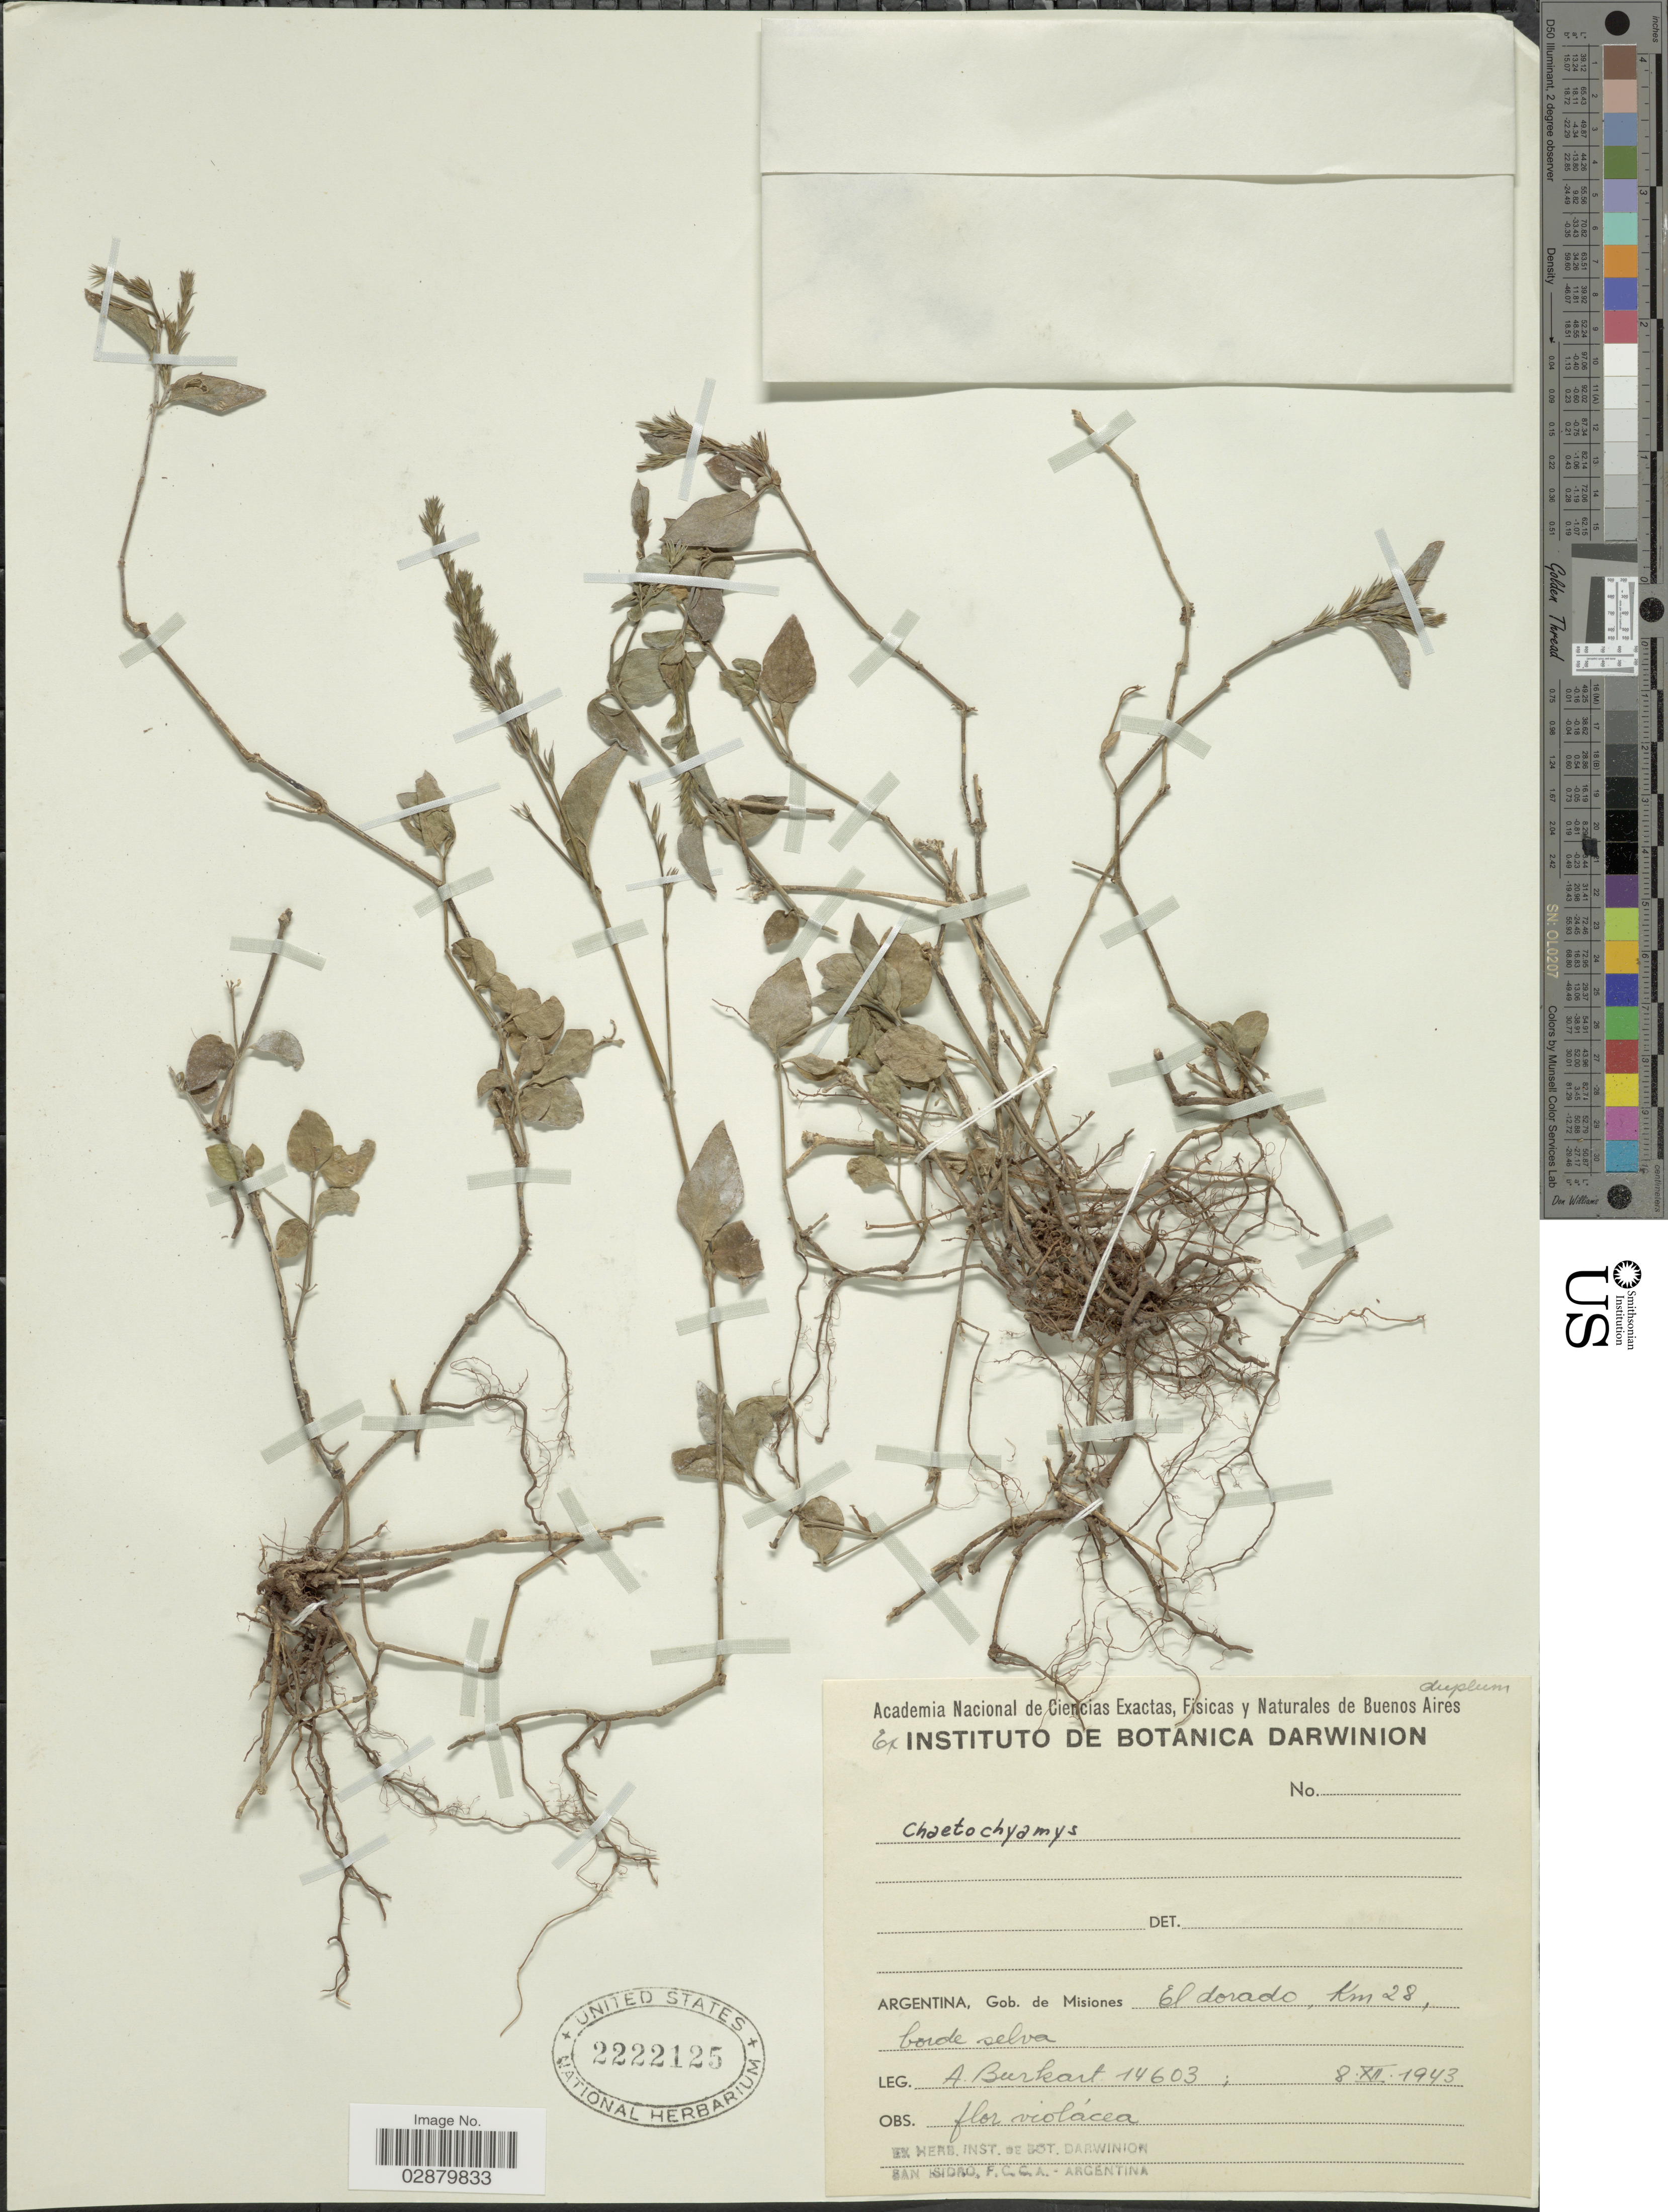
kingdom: Plantae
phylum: Tracheophyta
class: Magnoliopsida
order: Lamiales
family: Acanthaceae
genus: Justicia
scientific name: Justicia oblonga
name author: (Nees) Lindau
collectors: A. E. Burkart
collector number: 14603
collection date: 1943-12-08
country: Argentina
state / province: Misiones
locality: Gob. de Misiones, El dorado, Km 28, borde selva.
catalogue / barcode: US 2222125